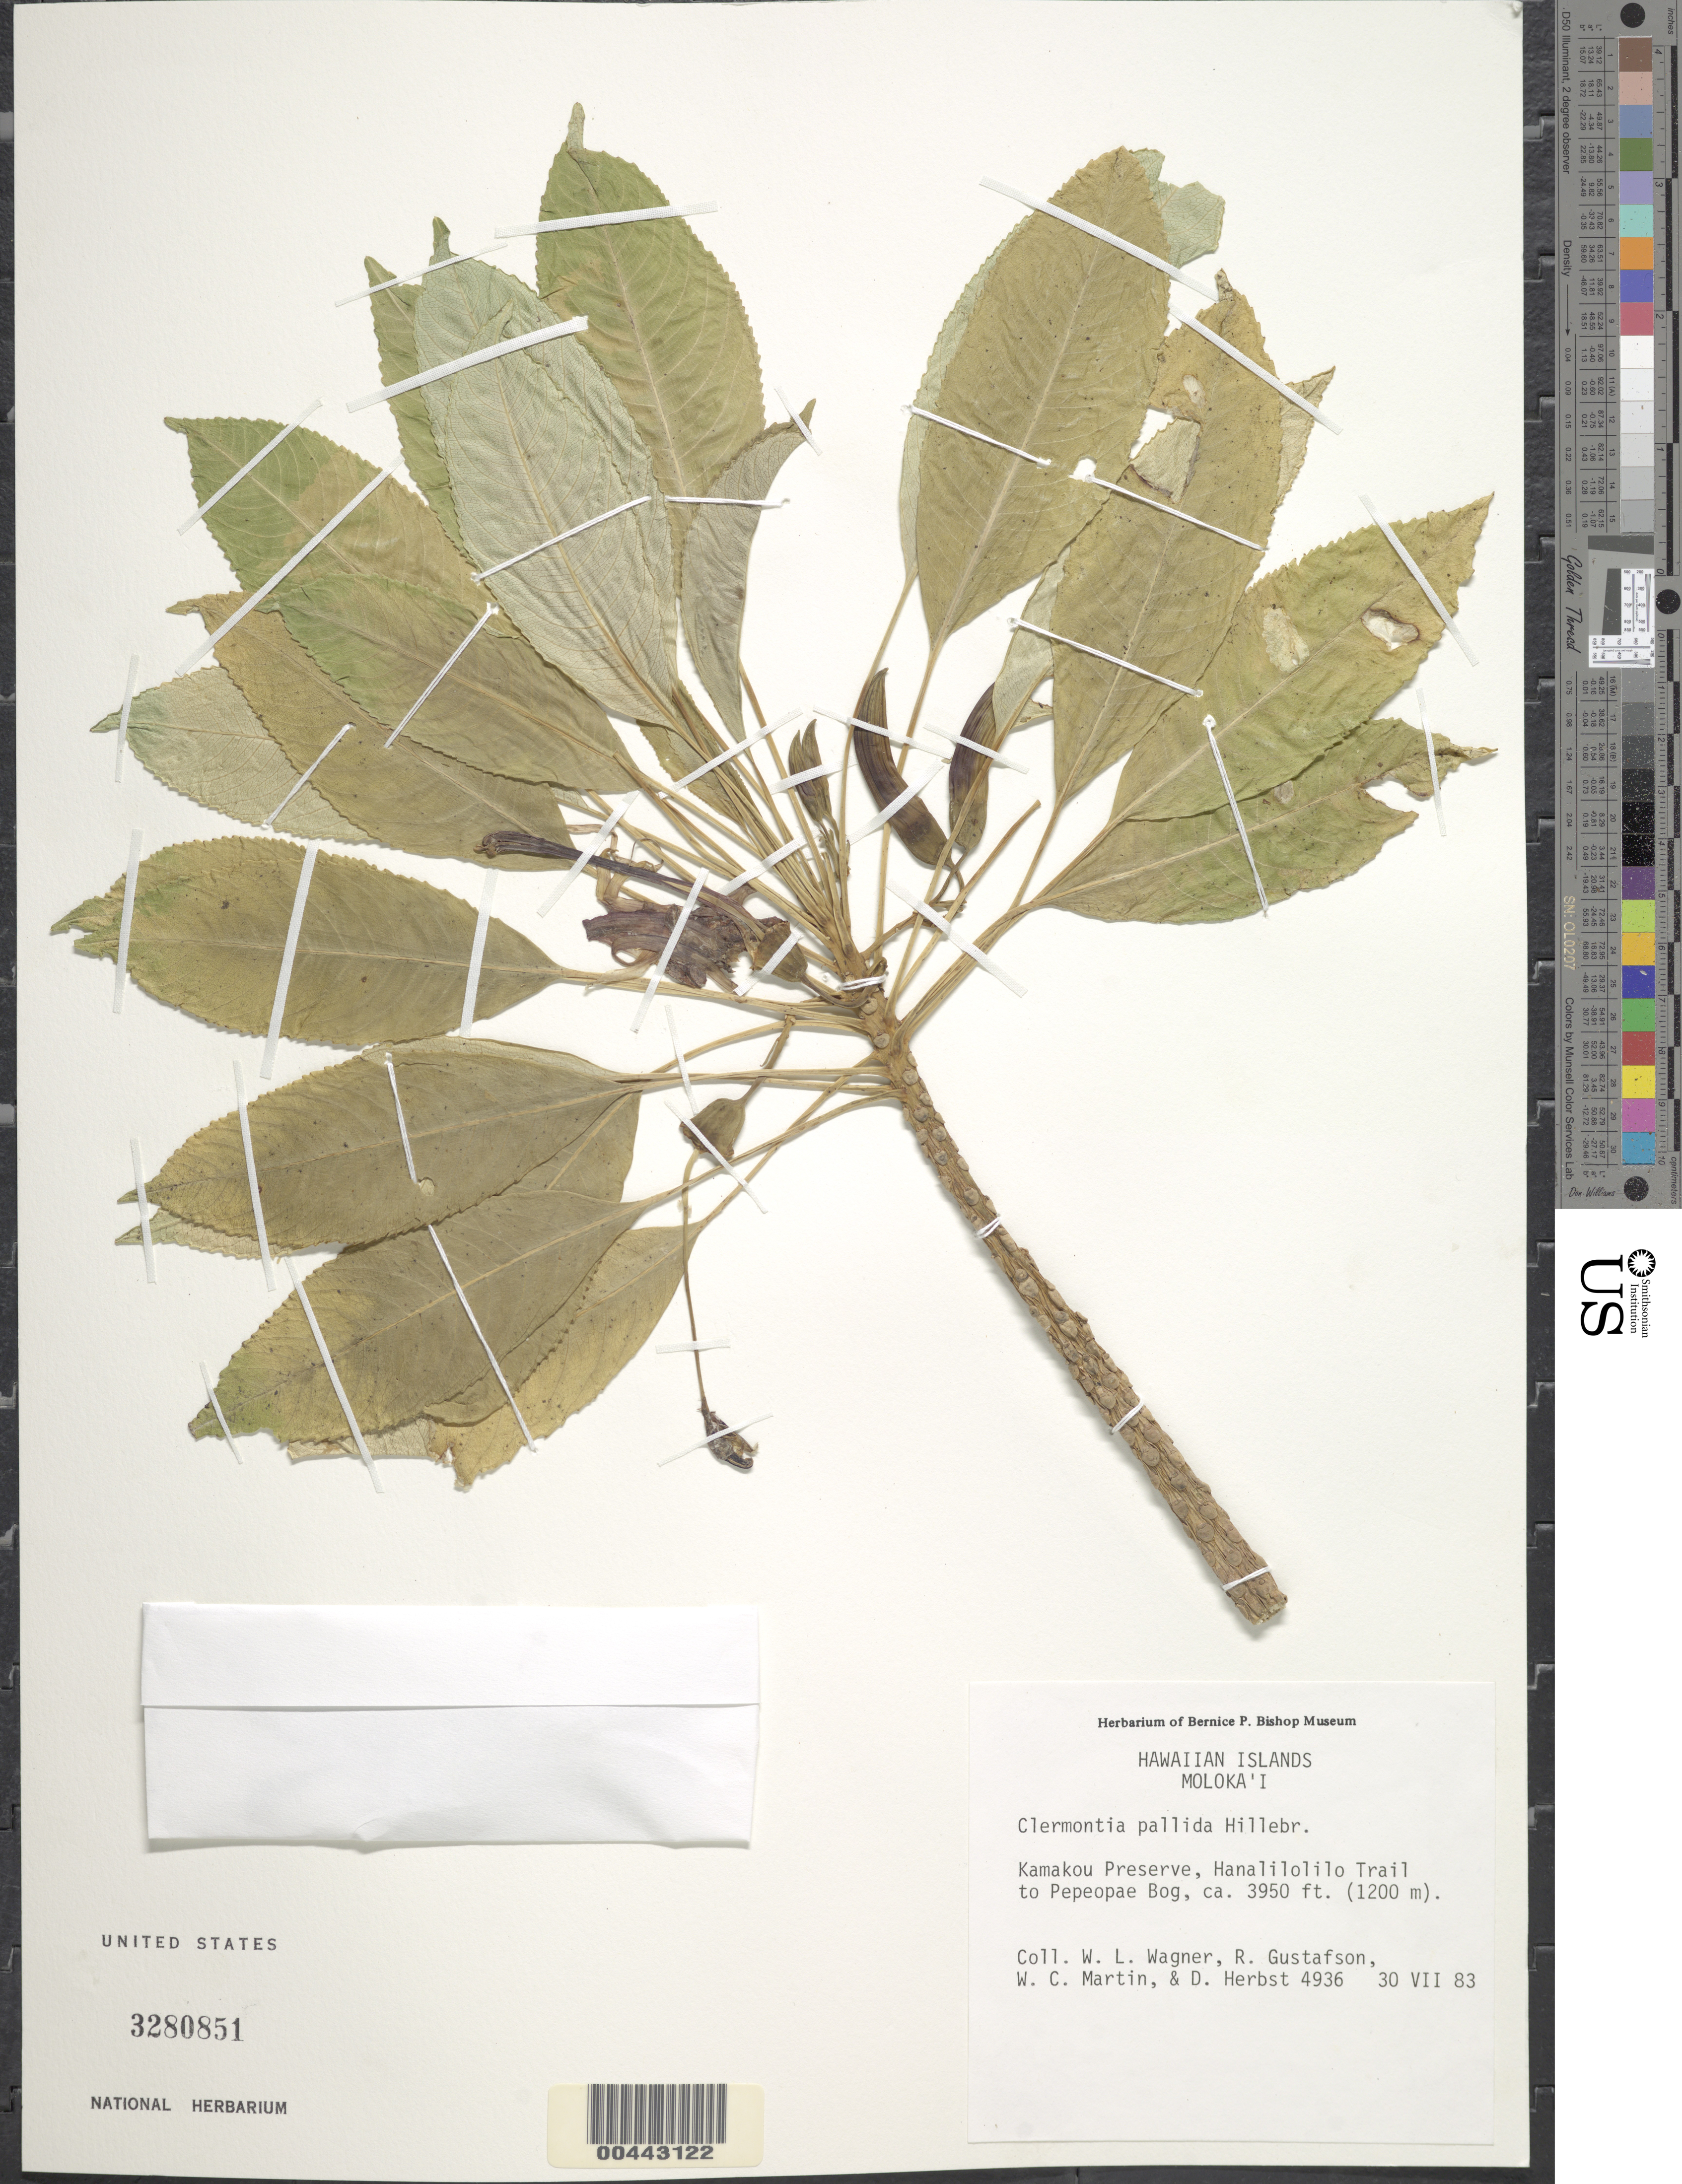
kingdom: Plantae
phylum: Tracheophyta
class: Magnoliopsida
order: Asterales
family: Campanulaceae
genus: Clermontia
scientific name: Clermontia pallida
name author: Hillebr.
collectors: W. L. Wagner, R. Gustafson, W. C. Martin & D. R. Herbst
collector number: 4936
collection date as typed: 30 Jul 1983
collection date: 1983-07-30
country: United States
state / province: Hawaii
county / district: Maui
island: Moloka'i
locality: Kamakou Preserve, Hanalilolilo Trail to Pepeopae Bog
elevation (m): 1204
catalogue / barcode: US 3280851